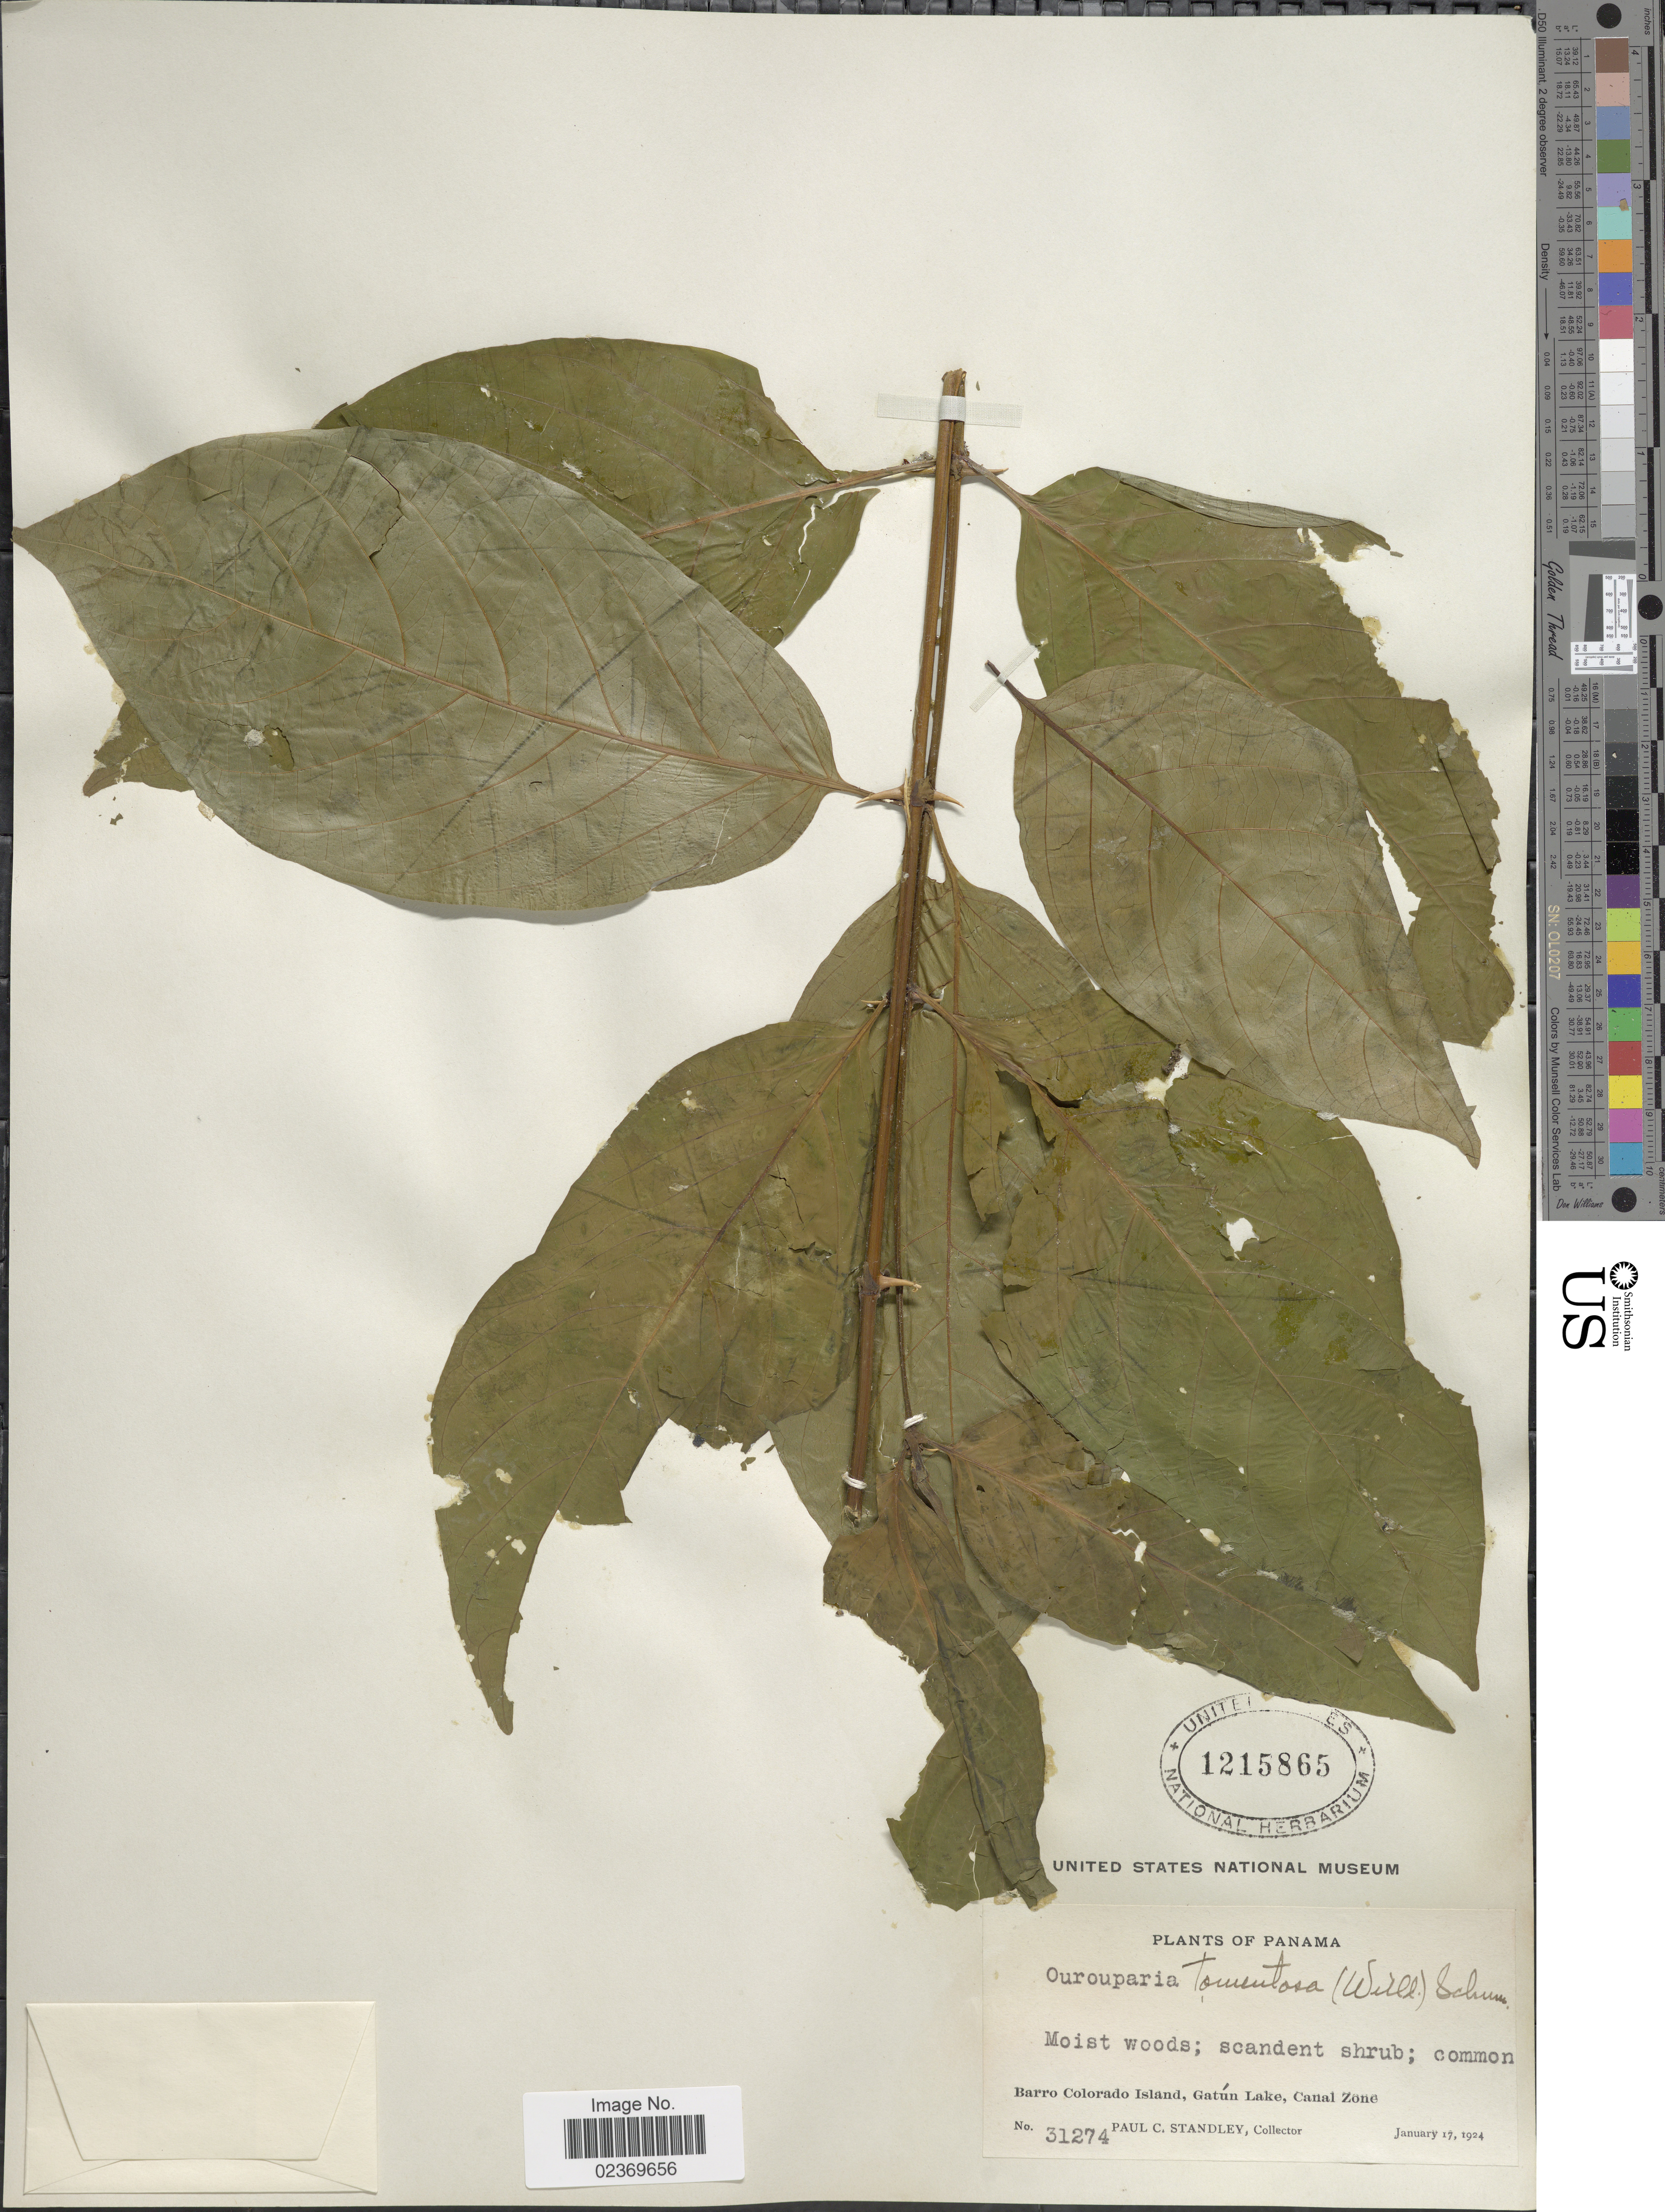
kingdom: Plantae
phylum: Tracheophyta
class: Magnoliopsida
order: Gentianales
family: Rubiaceae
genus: Uncaria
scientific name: Uncaria tomentosa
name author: (Willd. ex Roem. & Schult.) DC.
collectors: P. C. Standley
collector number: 31274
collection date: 1924-01-17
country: Costa Rica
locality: Barro Colorado Island, Gatun Lake, Canal Zone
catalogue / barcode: US 1215865